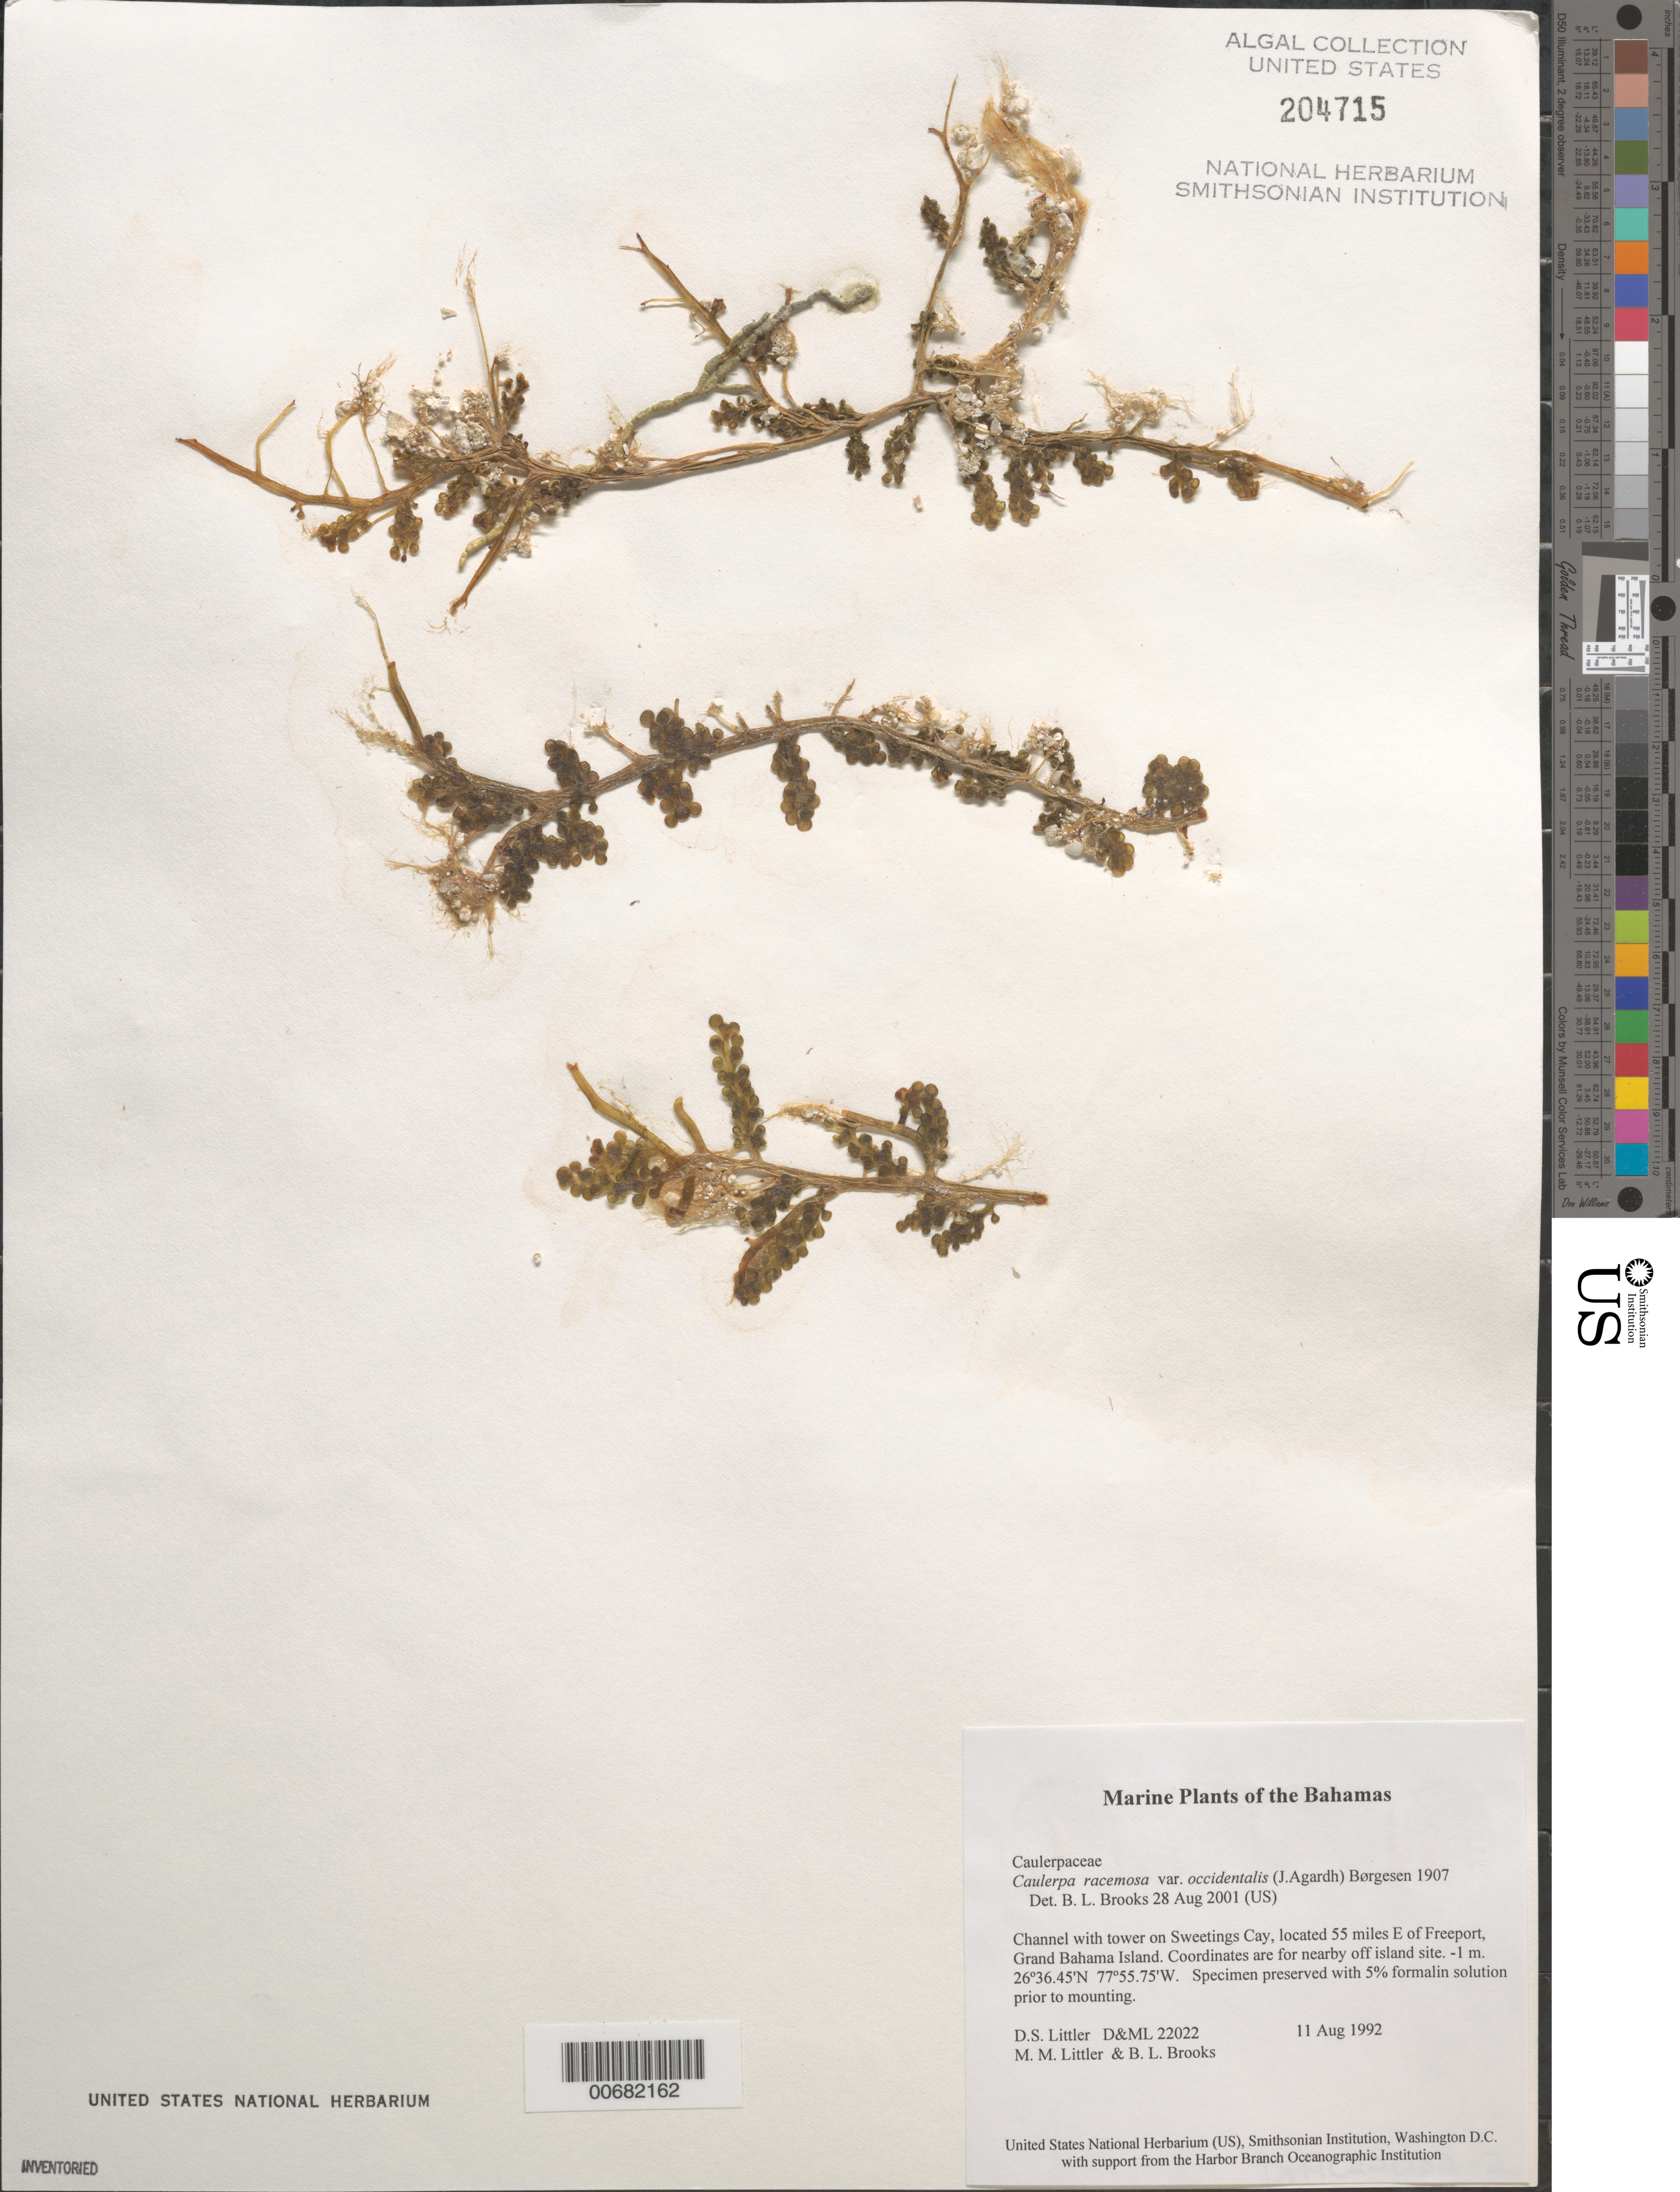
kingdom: Plantae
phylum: Chlorophyta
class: Ulvophyceae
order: Bryopsidales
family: Caulerpaceae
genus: Caulerpa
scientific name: Caulerpa racemosa var. occidentalis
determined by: Brooks, B. L., (BOT), Smithsonian Institution - National Museum of Natural History (UNITED STATES)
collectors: D. S. Littler, M. M. Littler & B. Brooks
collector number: D&ML 22022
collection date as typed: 11 Aug 1992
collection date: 1992-08-11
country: Bahamas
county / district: Grand Bahama District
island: Sweetings Cay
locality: Off Sweetings Cay, 55 miles east of Freeport, Grand Bahama Island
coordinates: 26 36.45' N, 77 55.75' W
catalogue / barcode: US 204715